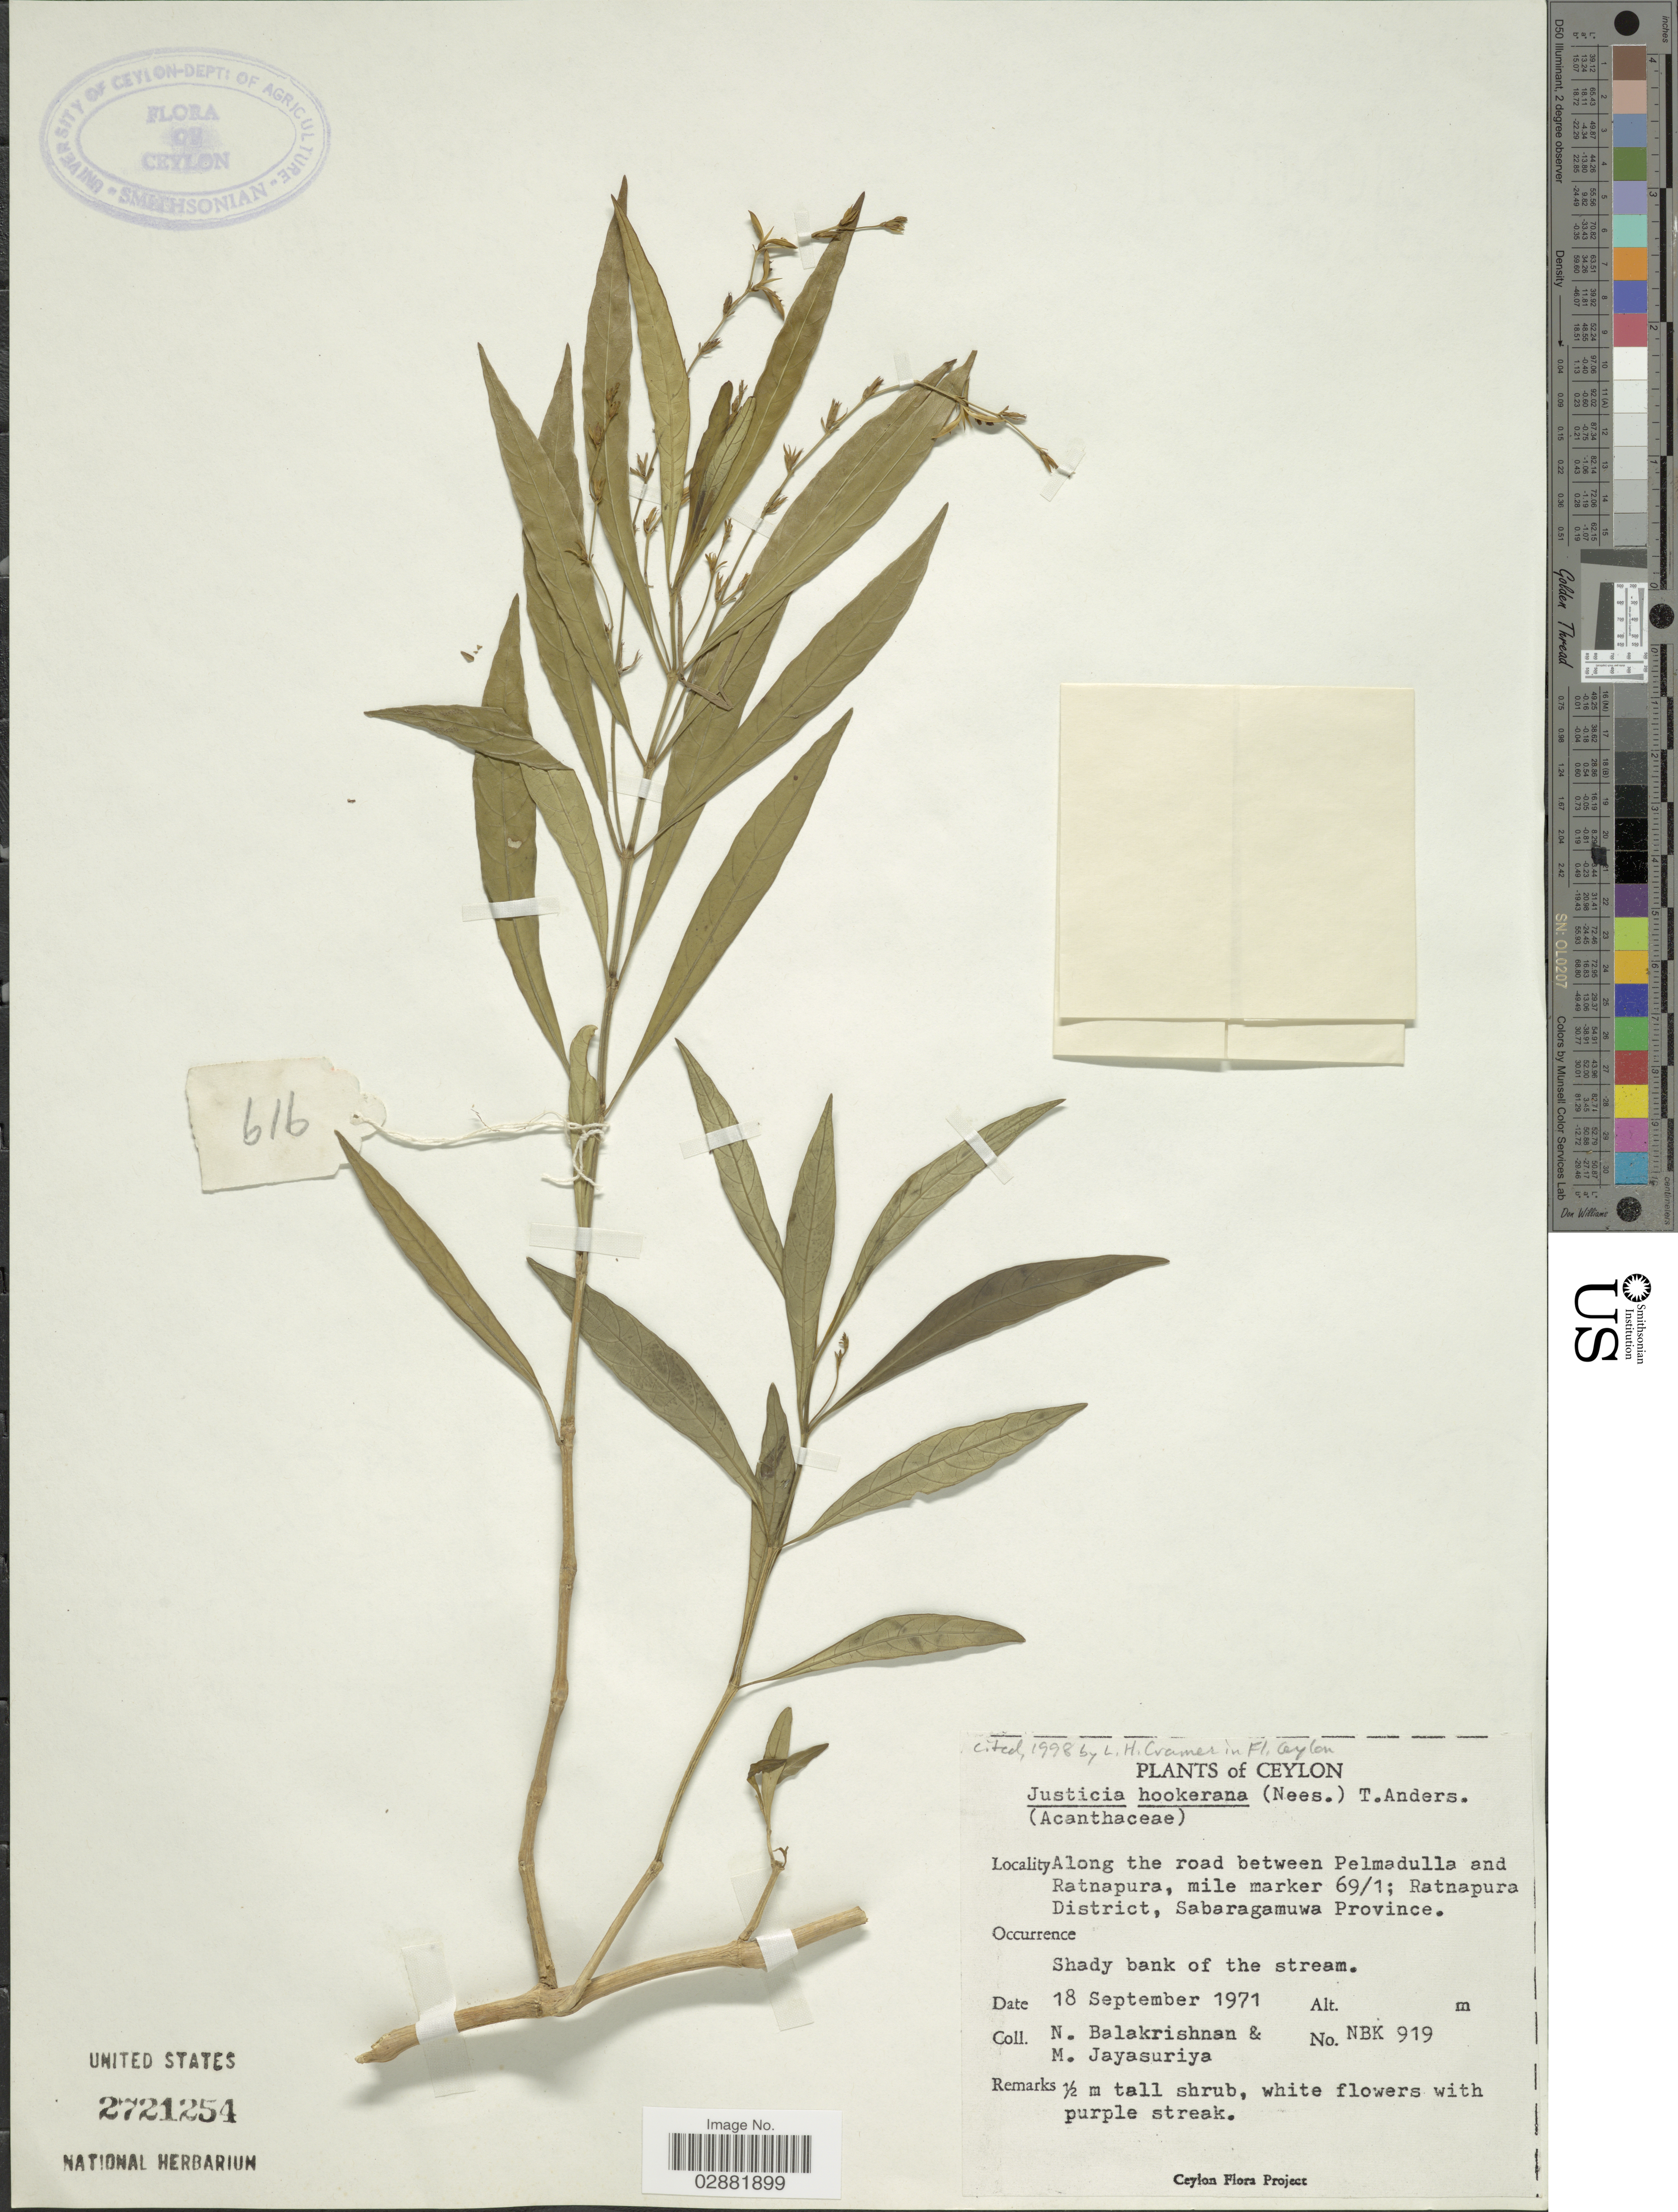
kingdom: Plantae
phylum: Tracheophyta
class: Magnoliopsida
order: Lamiales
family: Acanthaceae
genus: Justicia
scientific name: Justicia hookeriana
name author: T. Anderson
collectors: N. Balakrishnan & M. Jayasuriya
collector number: NBK919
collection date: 1971-09-18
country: Sri Lanka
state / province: Sabaragamuwa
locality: Ceylon, Along the road between Pelmadulla and Ratnapura, mile marker 69/1, Ratnapura District.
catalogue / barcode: US 2721254